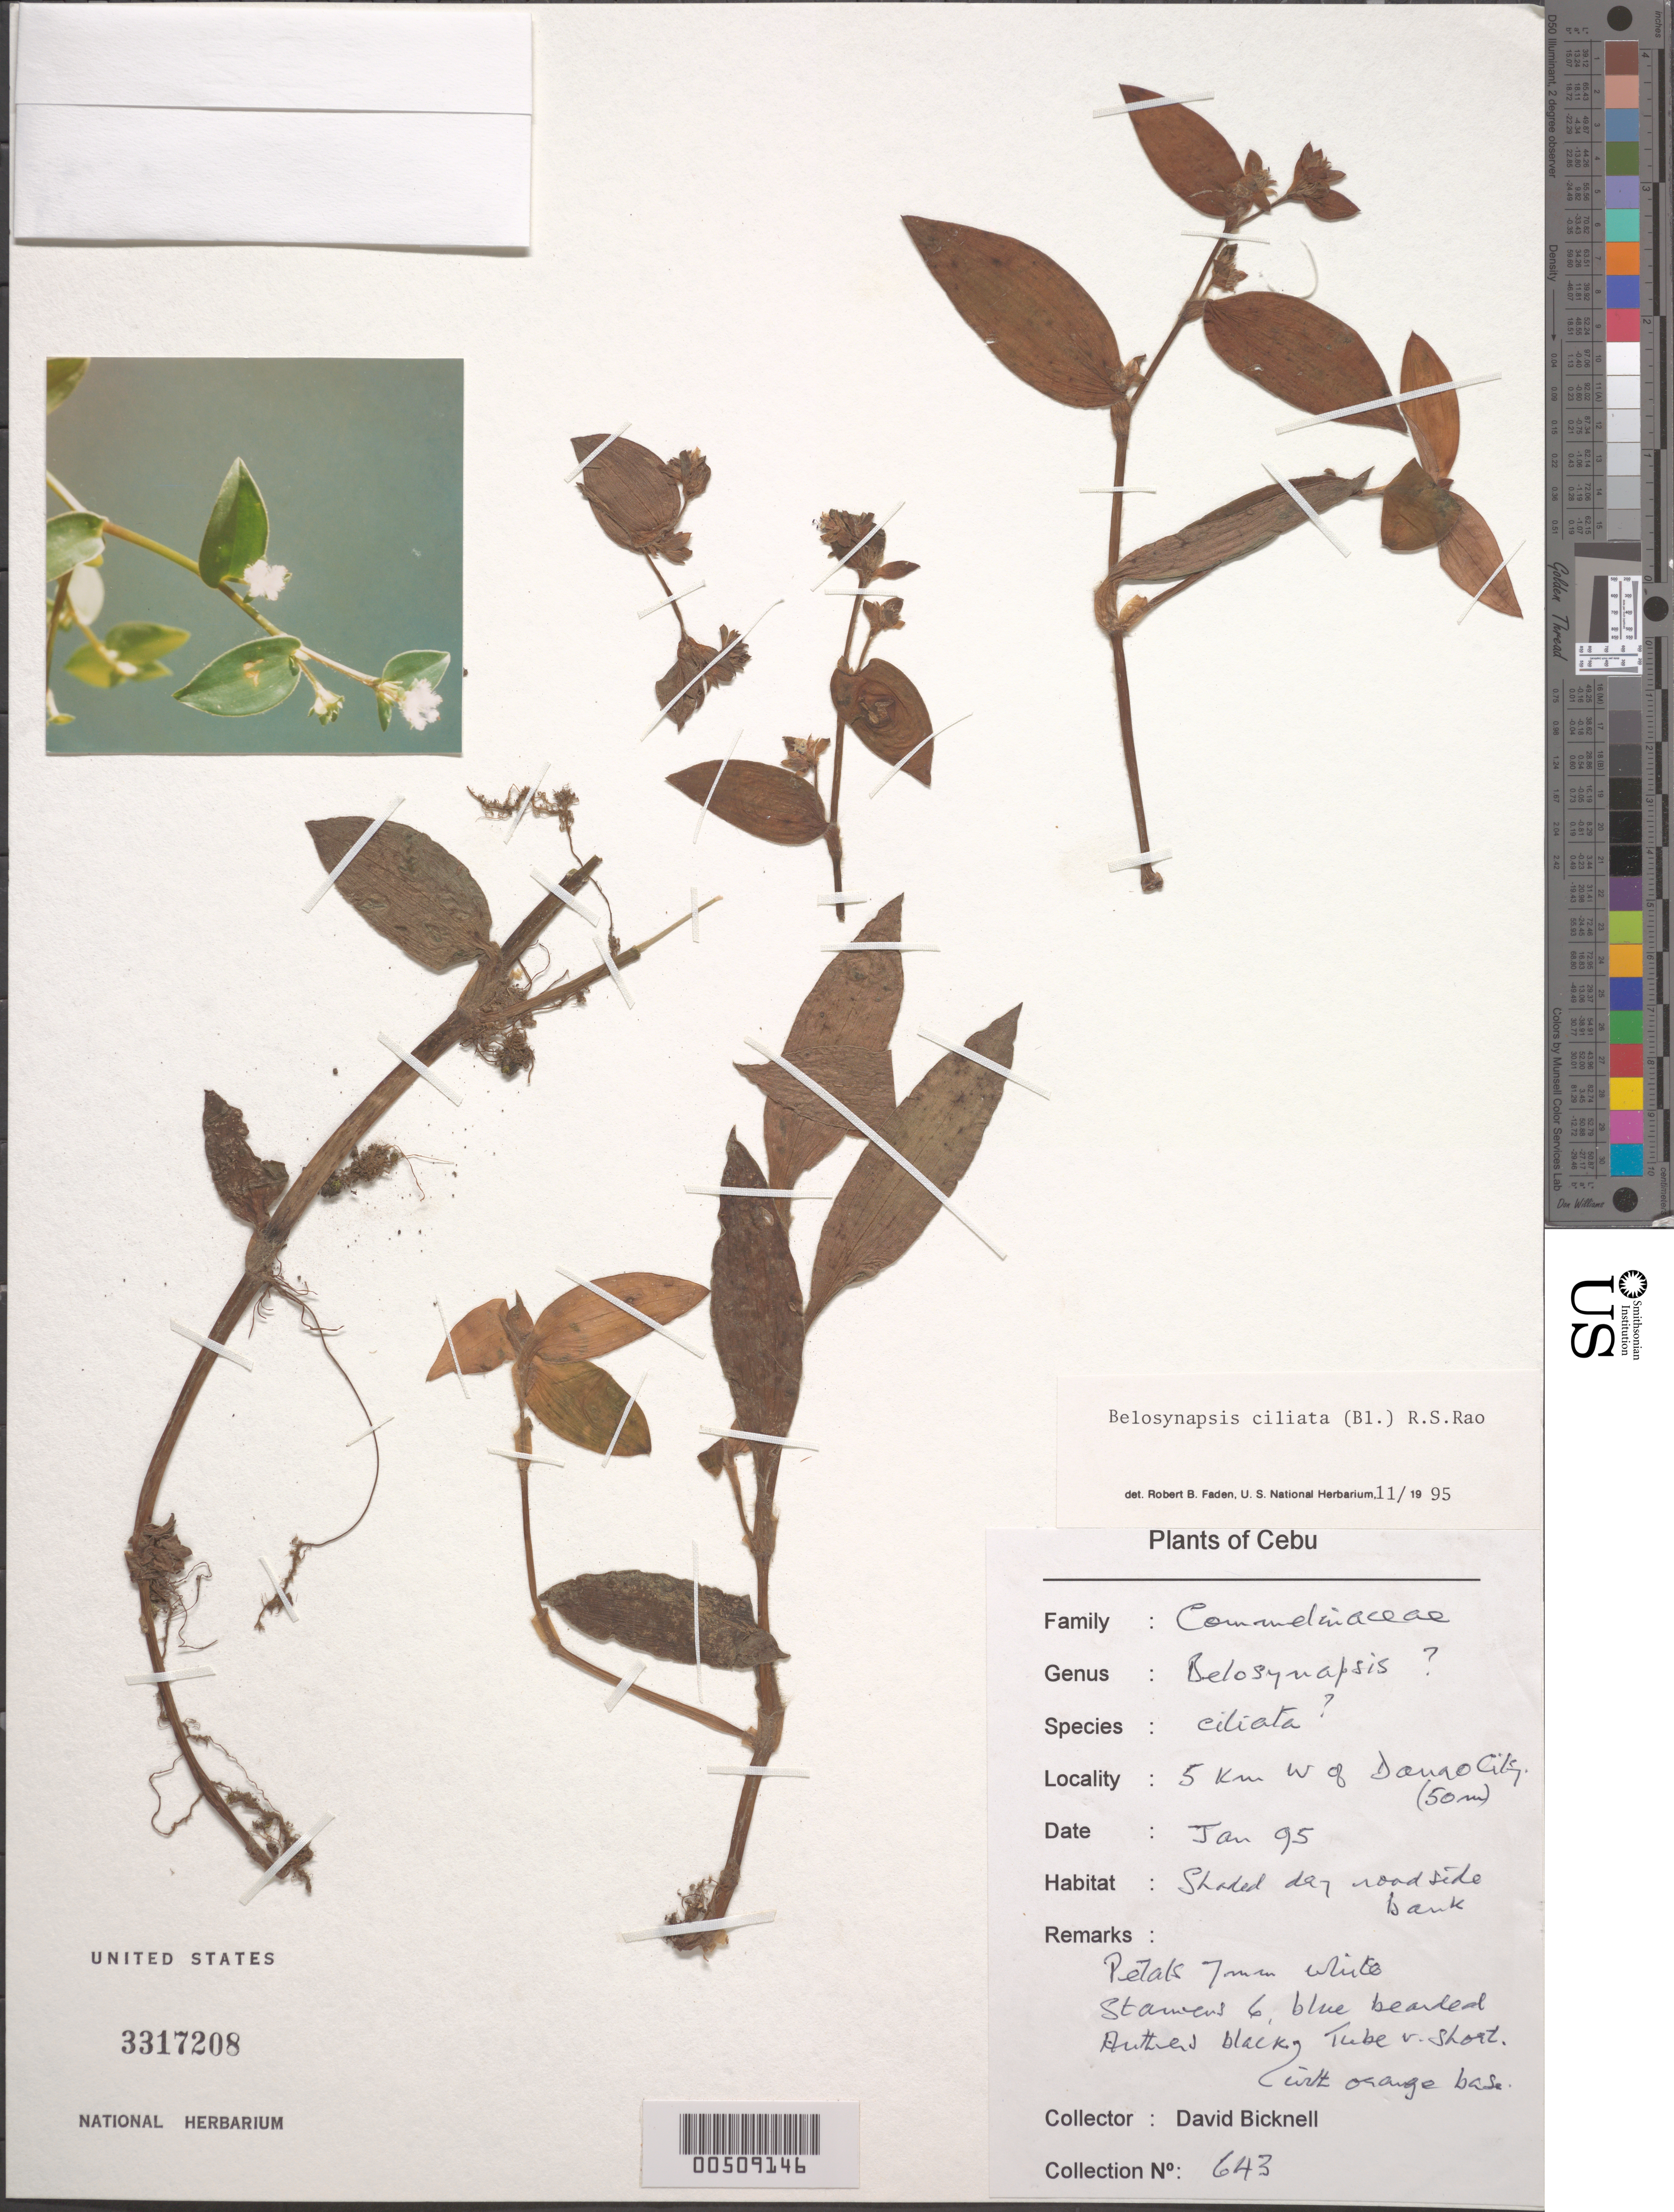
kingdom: Plantae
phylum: Tracheophyta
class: Liliopsida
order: Commelinales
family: Commelinaceae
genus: Belosynapsis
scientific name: Belosynapsis ciliata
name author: (Blume) R.S. Rao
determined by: Faden, Robert B., (US), Smithsonian Institution - National Museum of Natural History (UNITED STATES)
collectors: C. Bicknell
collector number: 643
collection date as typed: Jan 1995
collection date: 1995-01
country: Philippines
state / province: Central Visayas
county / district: Cebu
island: Cebu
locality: W of dango city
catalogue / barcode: US 3317208